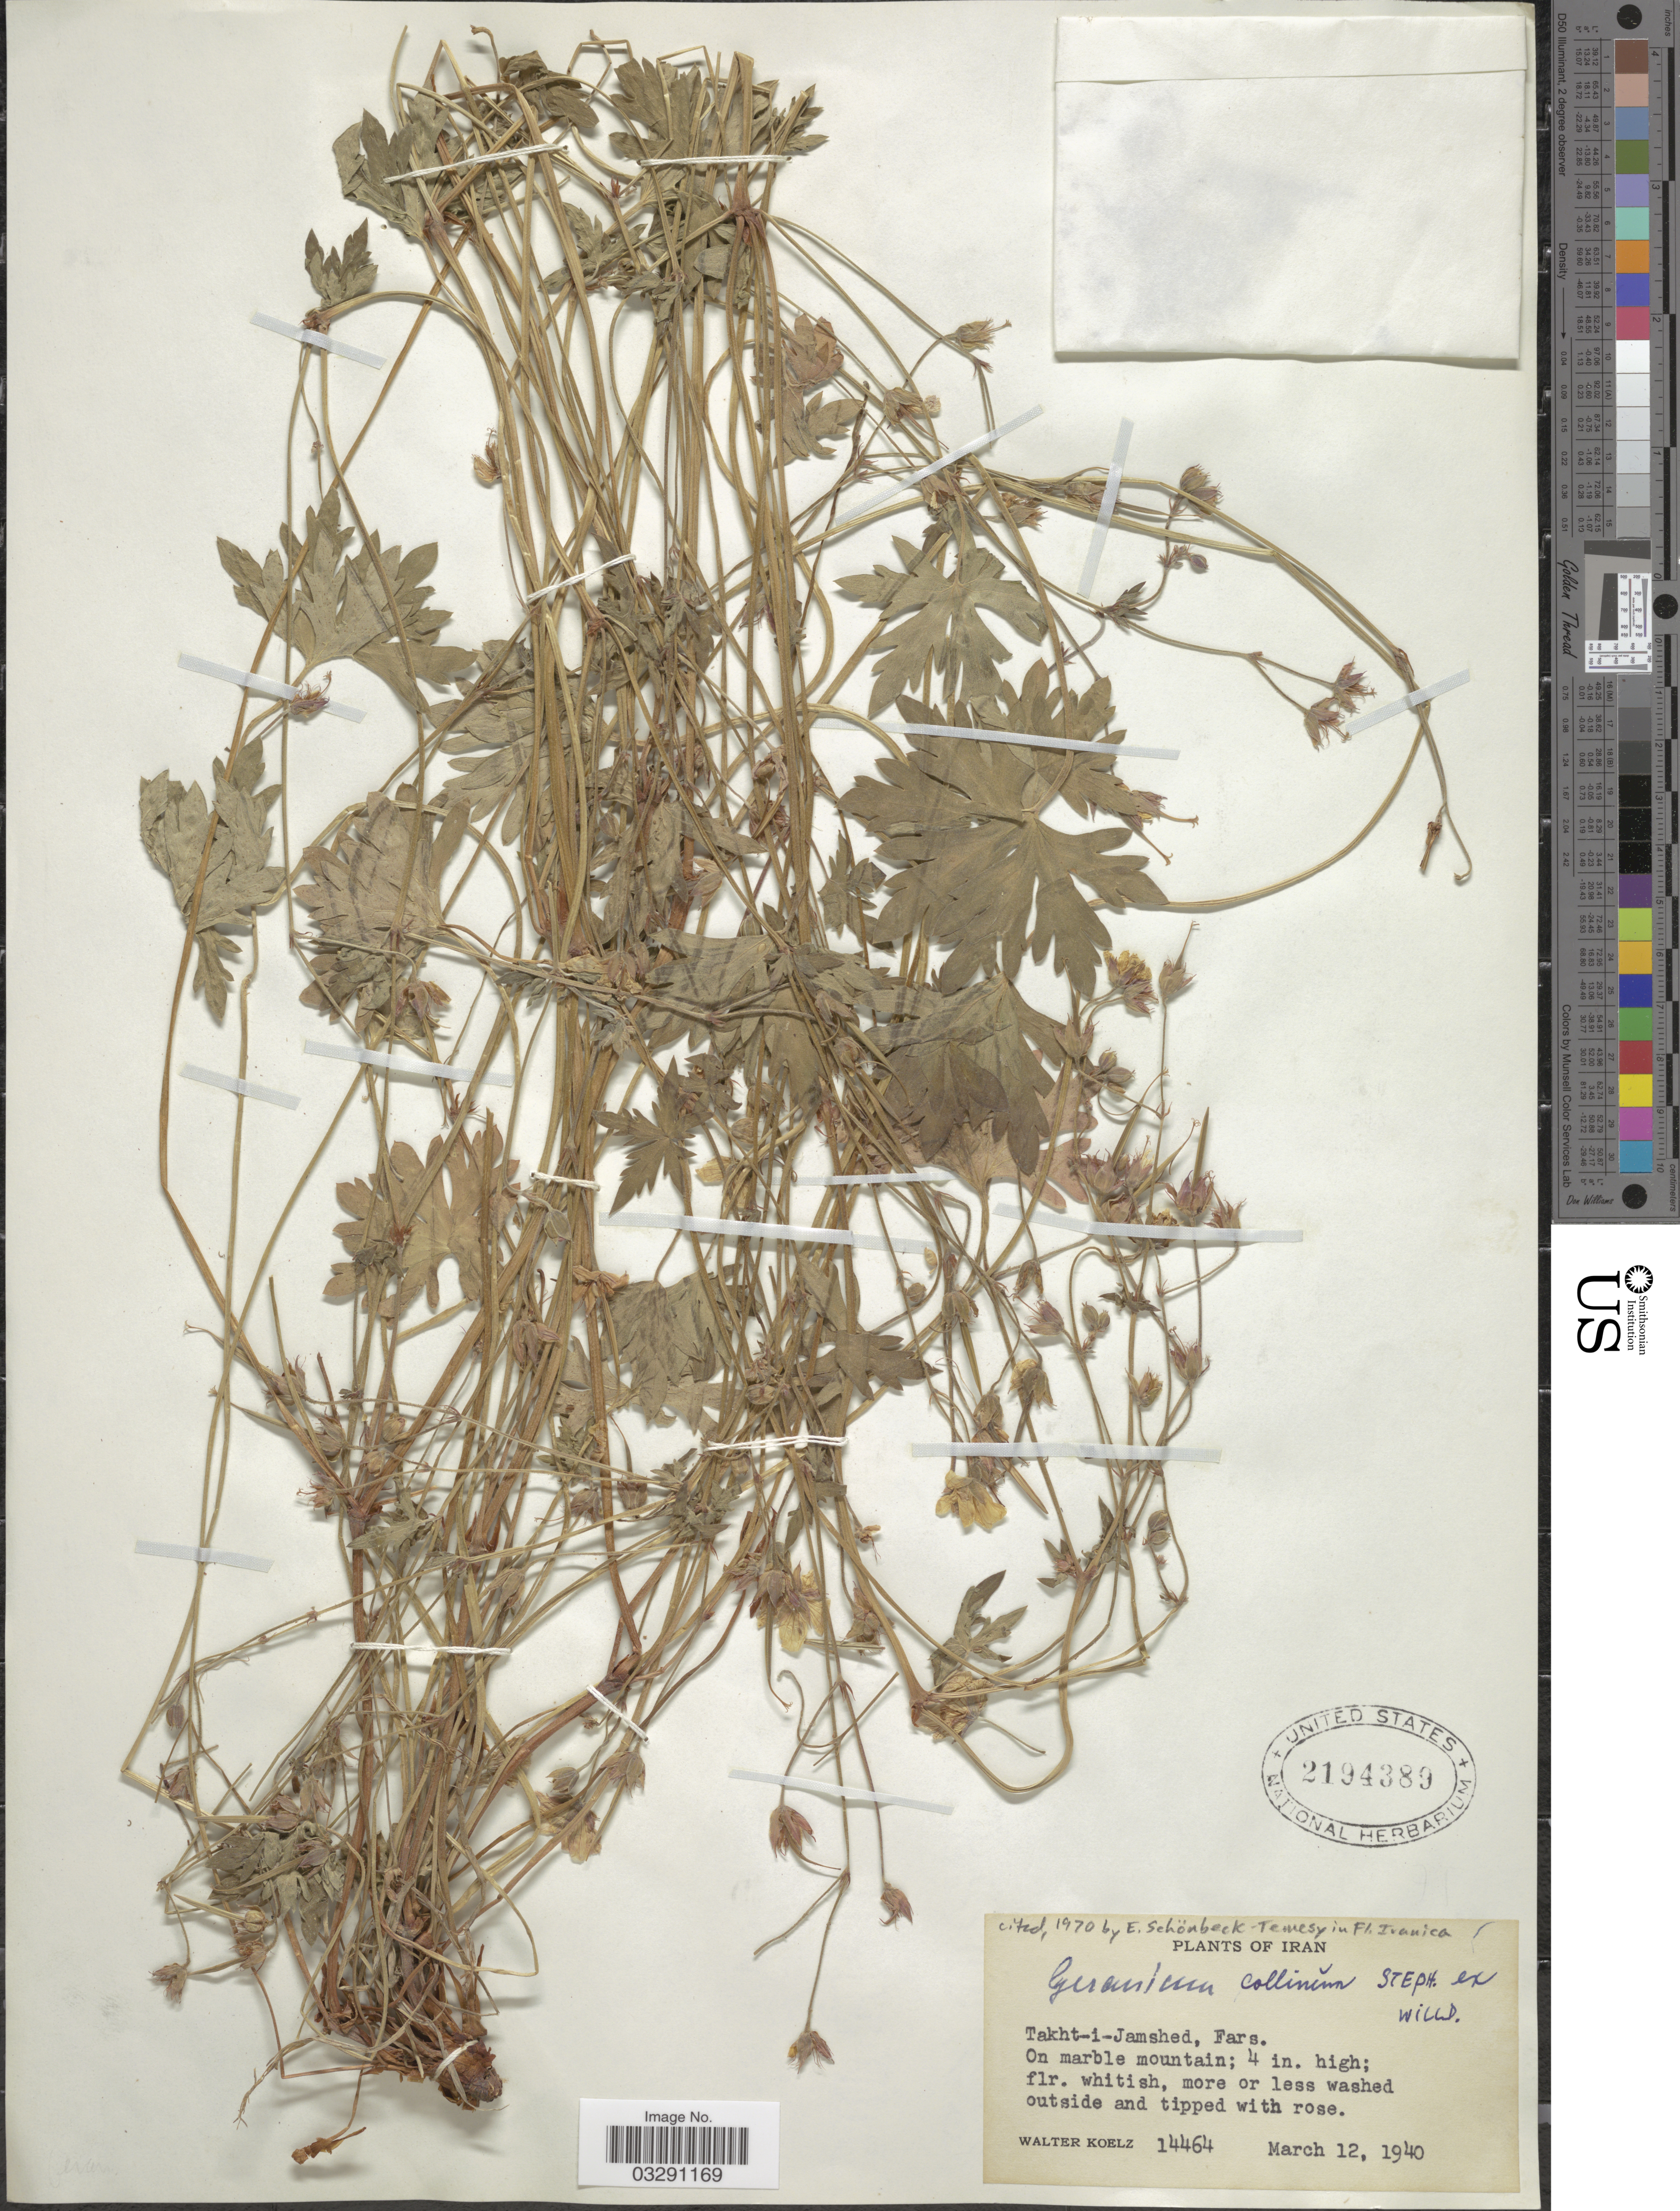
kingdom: Plantae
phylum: Tracheophyta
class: Magnoliopsida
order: Geraniales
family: Geraniaceae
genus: Geranium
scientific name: Geranium collinum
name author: Stephan ex Willd.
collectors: W. N. Koelz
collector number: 14464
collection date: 1940-03-12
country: Iran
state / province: Fars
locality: Takht-i-Jamshed, Fars.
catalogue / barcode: US 2194389